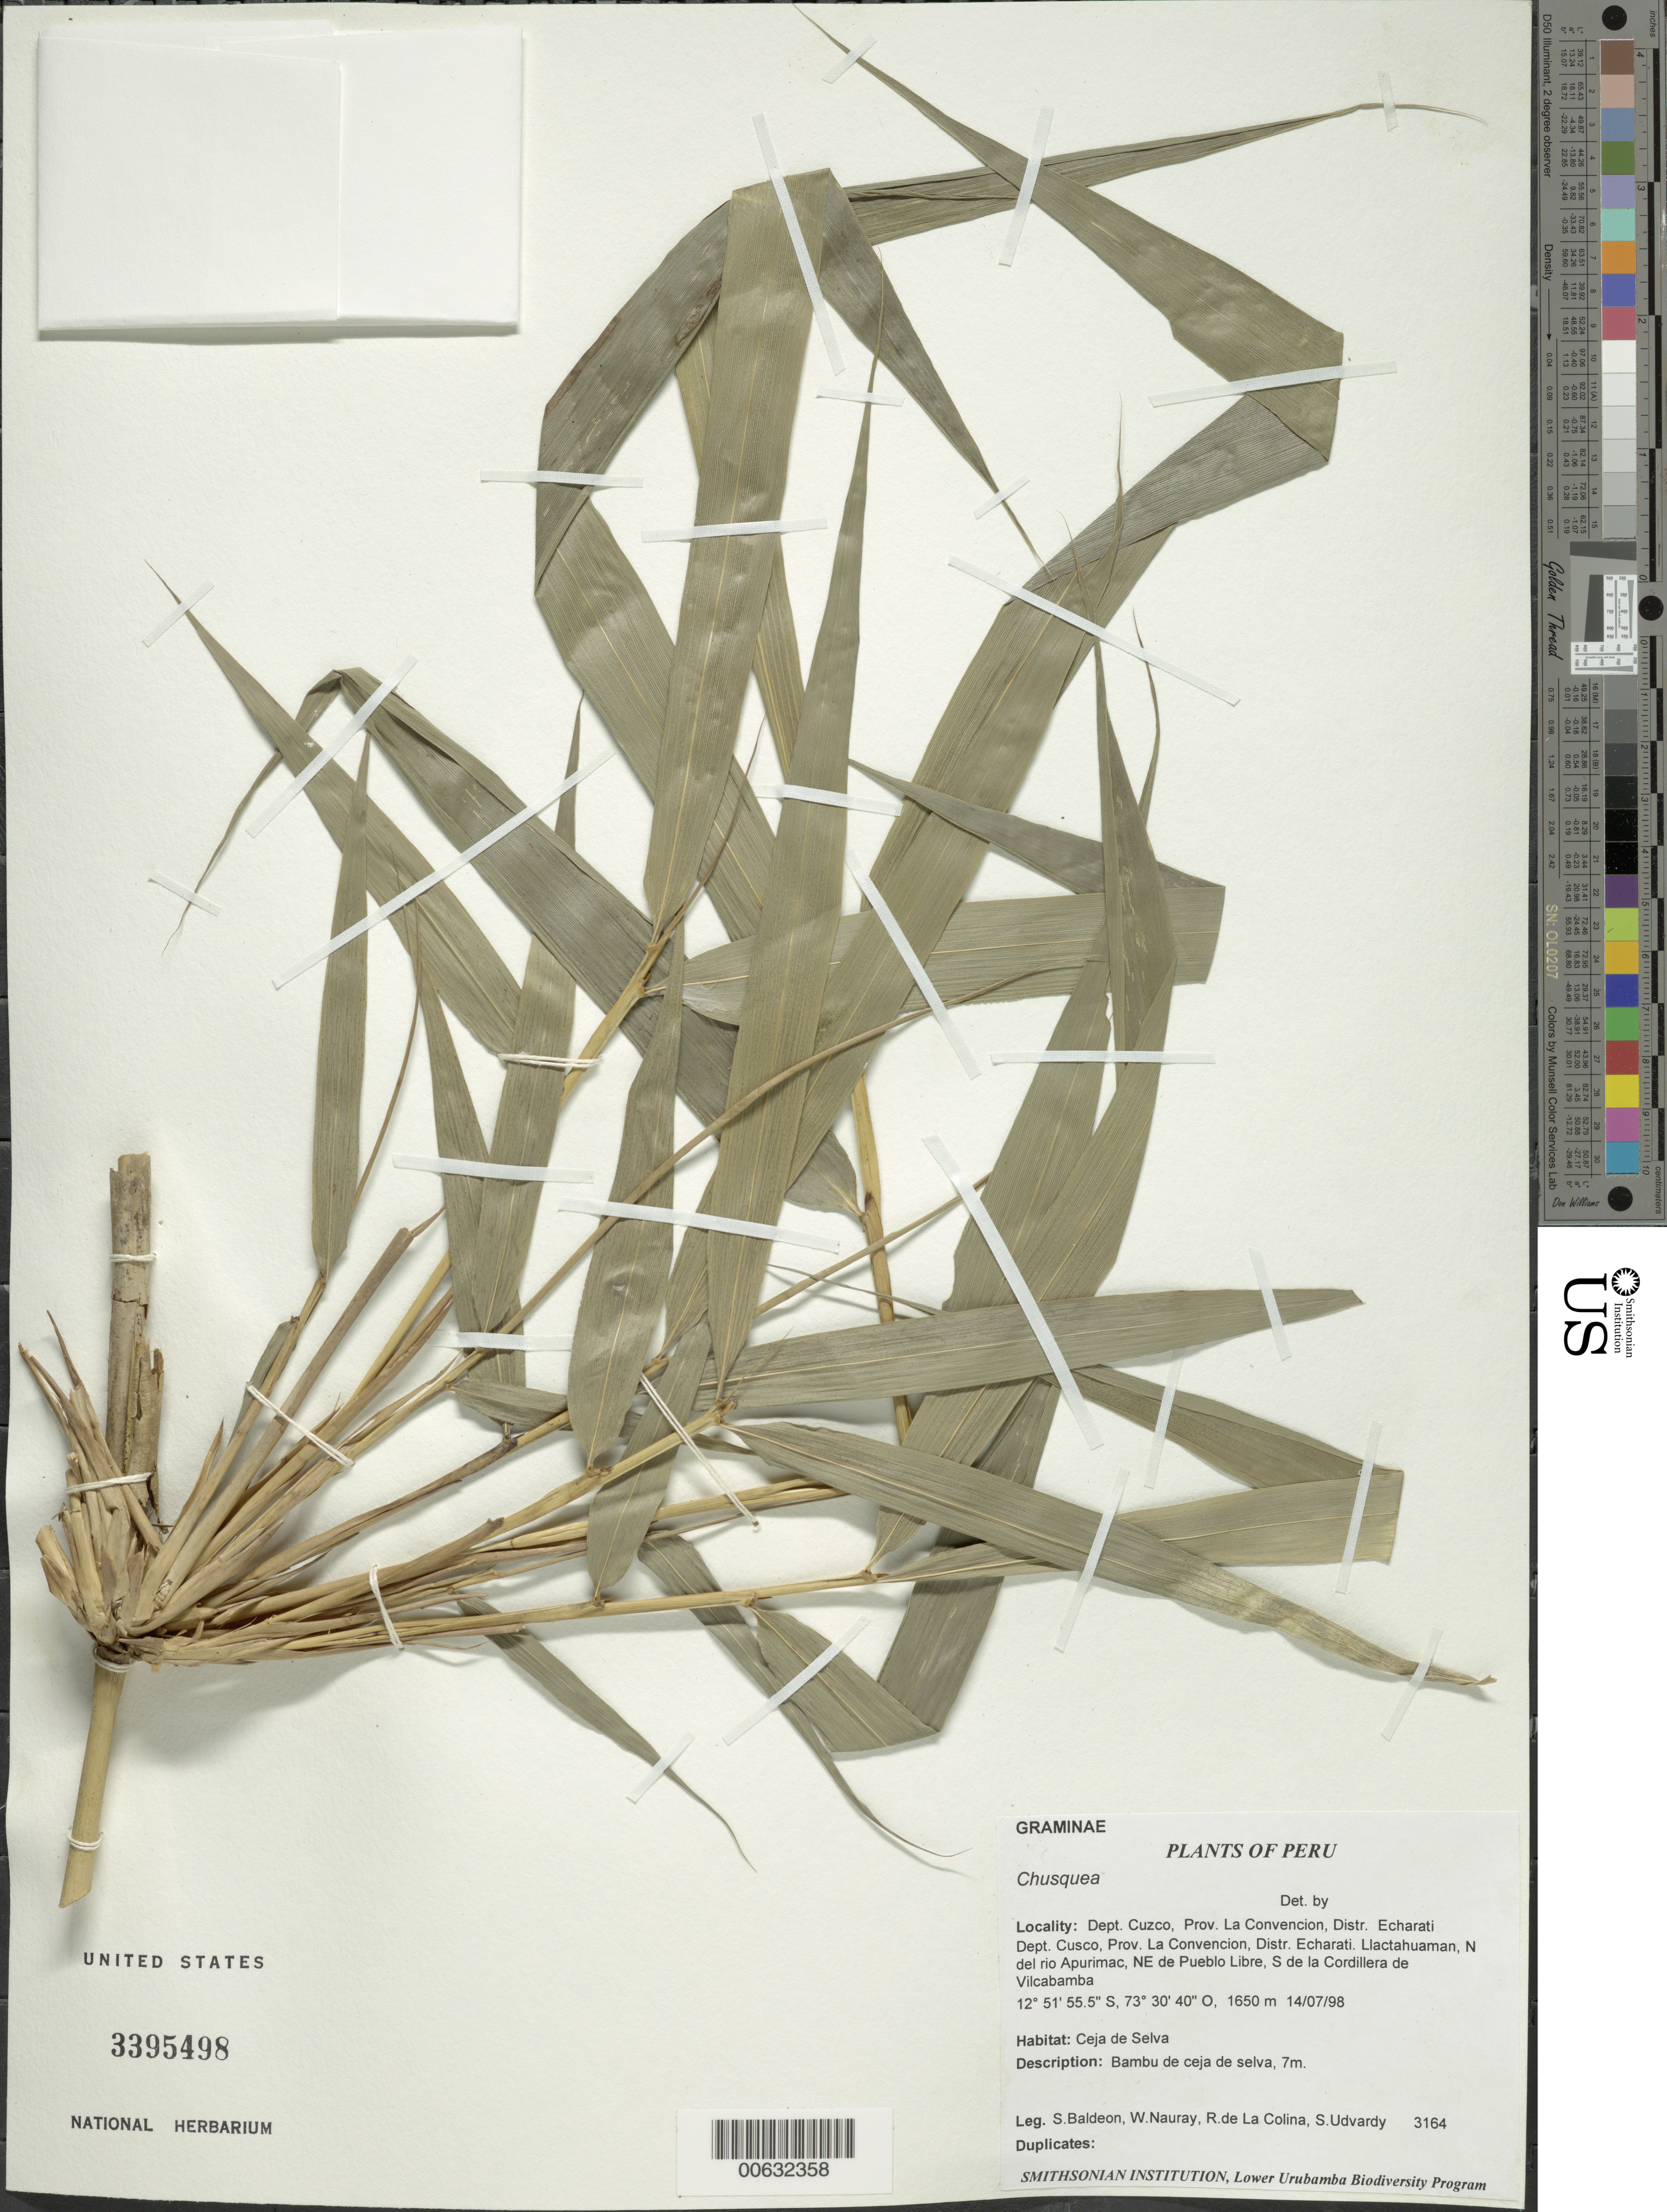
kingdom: Plantae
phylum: Tracheophyta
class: Liliopsida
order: Poales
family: Poaceae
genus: Chusquea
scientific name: Chusquea scandens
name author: Kunth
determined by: Guerreiro, C.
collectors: S. Baldeon, W. Nauray, R. de La Colina & S. Udvardy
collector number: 3164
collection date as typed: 14 Jul 1998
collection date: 1998-07-14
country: Peru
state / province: Cusco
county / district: La Convención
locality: Echarati, Llactahuaman, NE of Pueblo Libre, S of La Cordillera de Vilcabamba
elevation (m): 1650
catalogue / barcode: US 3395498